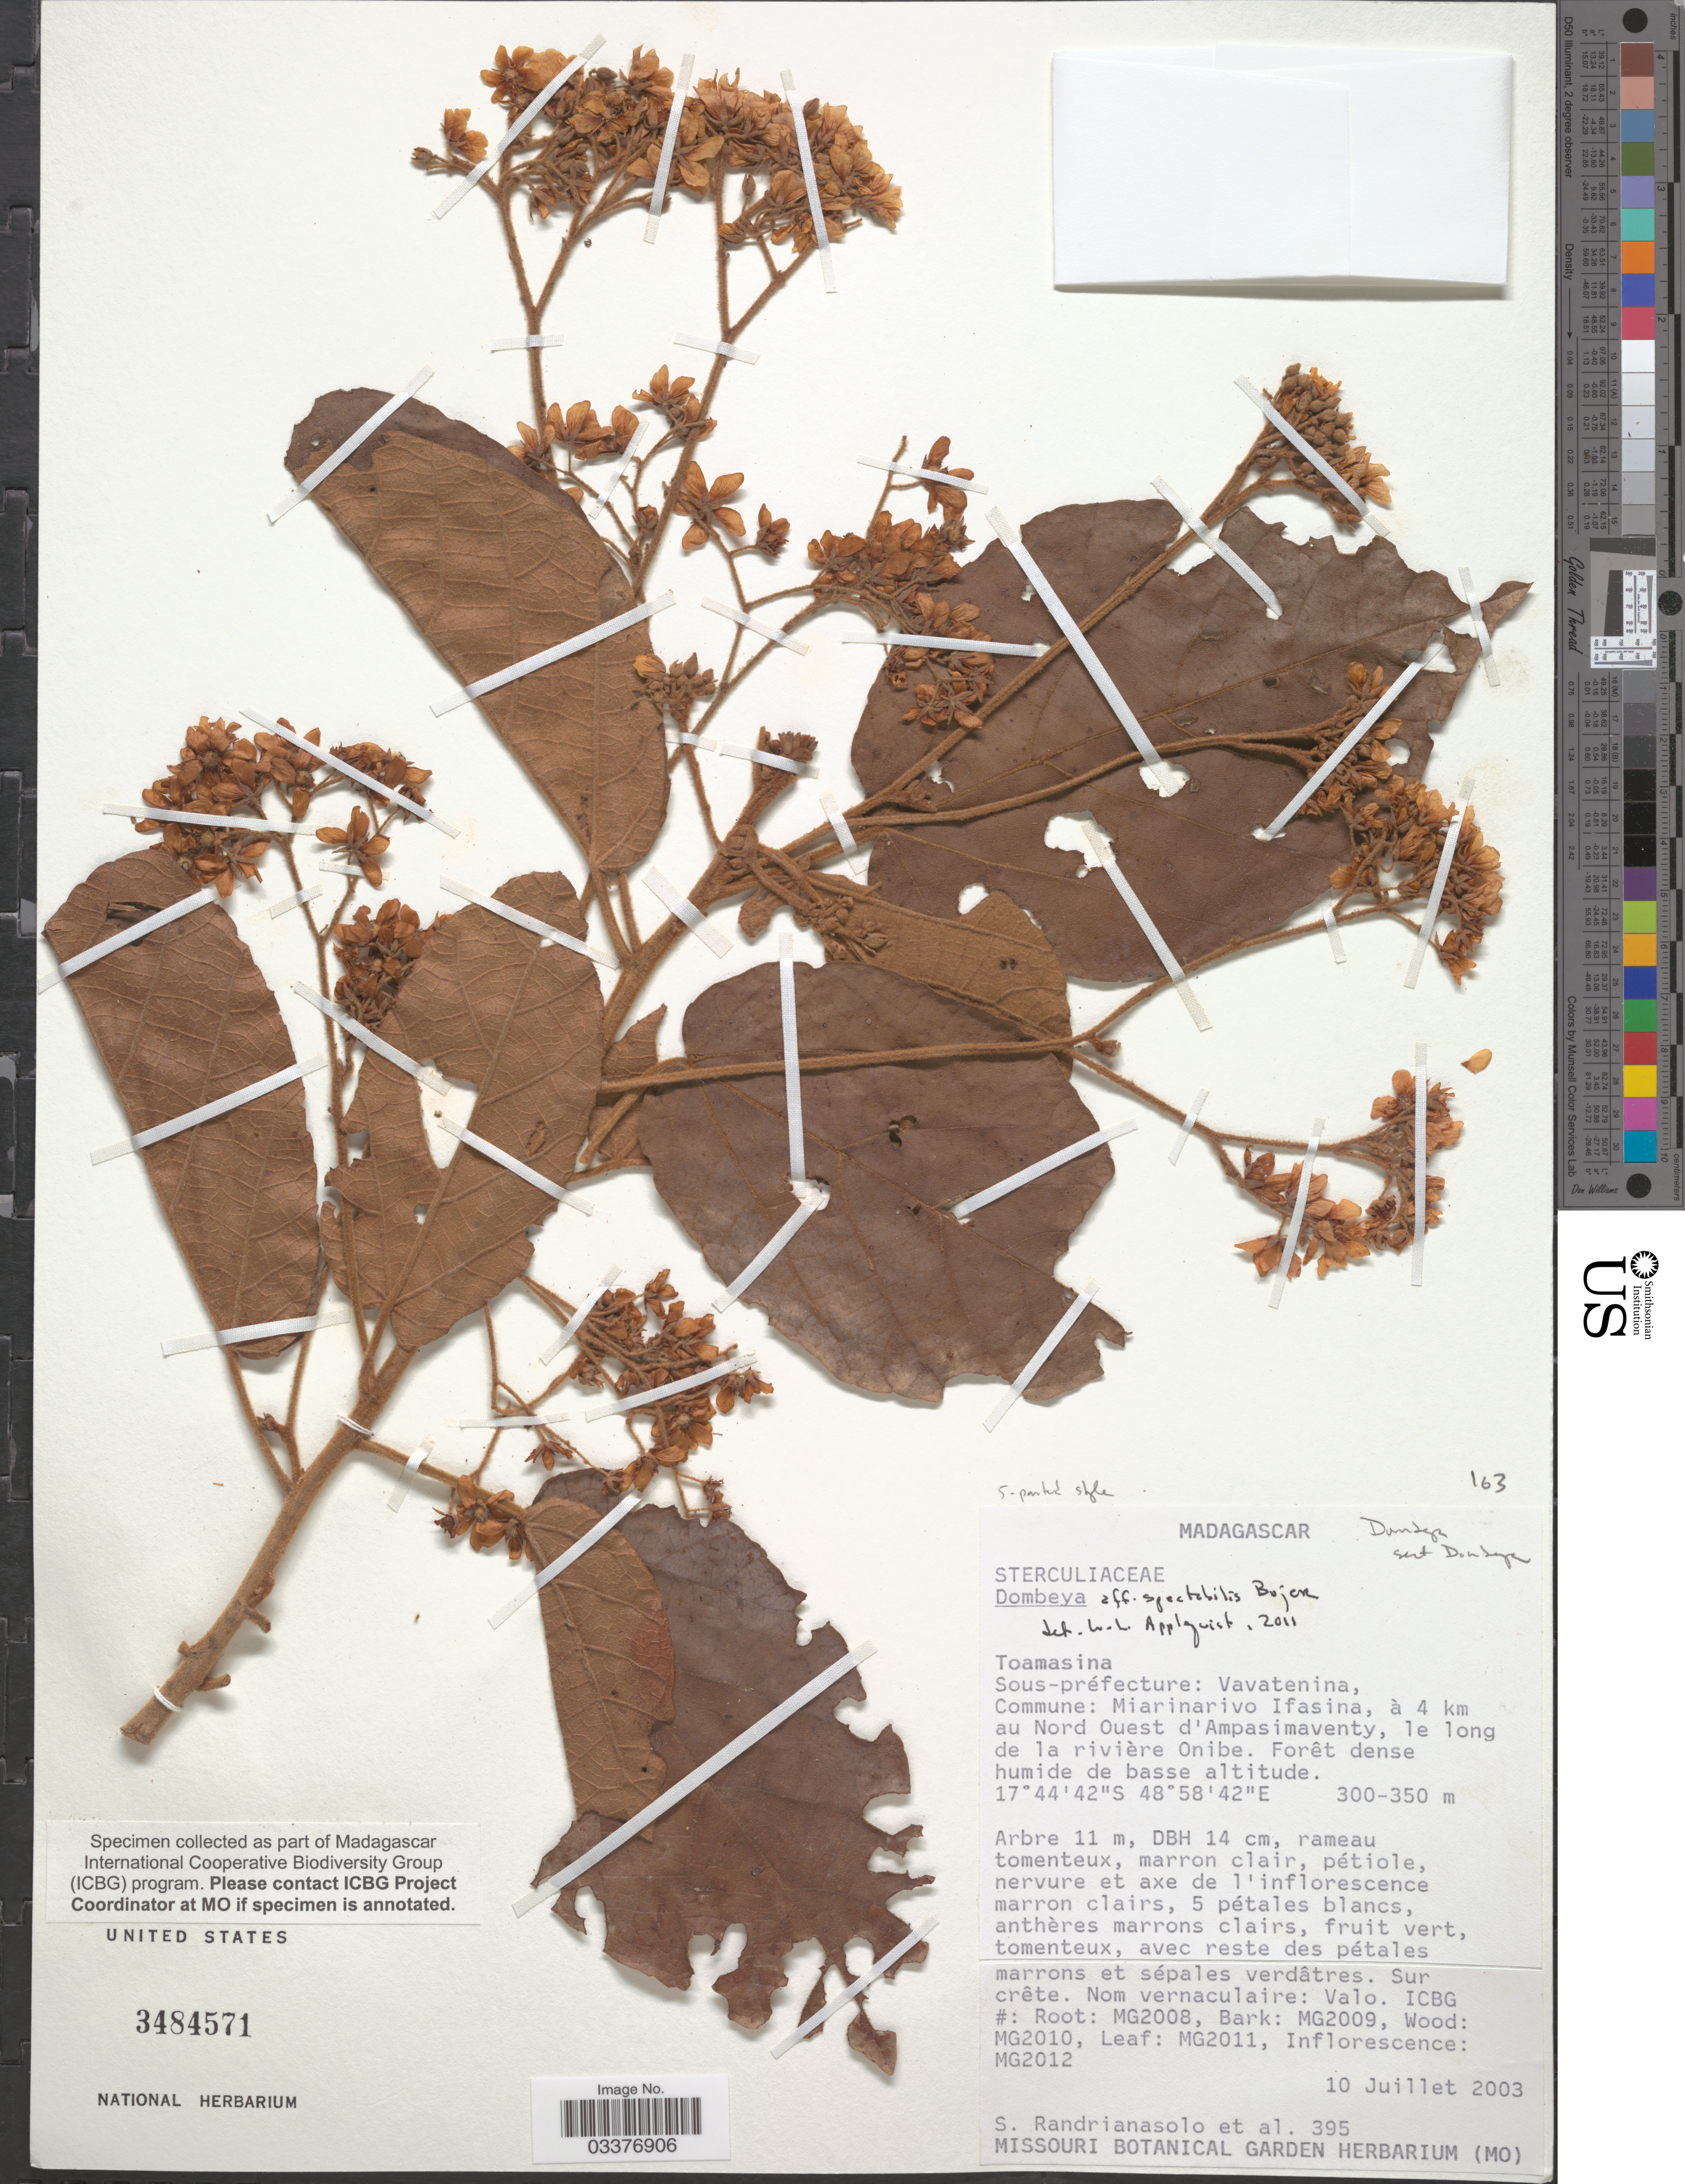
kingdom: Plantae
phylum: Tracheophyta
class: Magnoliopsida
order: Malvales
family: Malvaceae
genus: Dombeya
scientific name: Dombeya spectabilis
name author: Bojer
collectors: S. Randrianasolo & et al.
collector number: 395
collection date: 2003-07-10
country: Madagascar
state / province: Analanjirofo / Atsinanana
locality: Sous-préfecture: Vavatenina, Commune: Miarinarivo Ifasina, à 4 km au Nord Ouest d' Ampasimaventy, le long de la rivière Onibe.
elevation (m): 300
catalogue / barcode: US 3484571